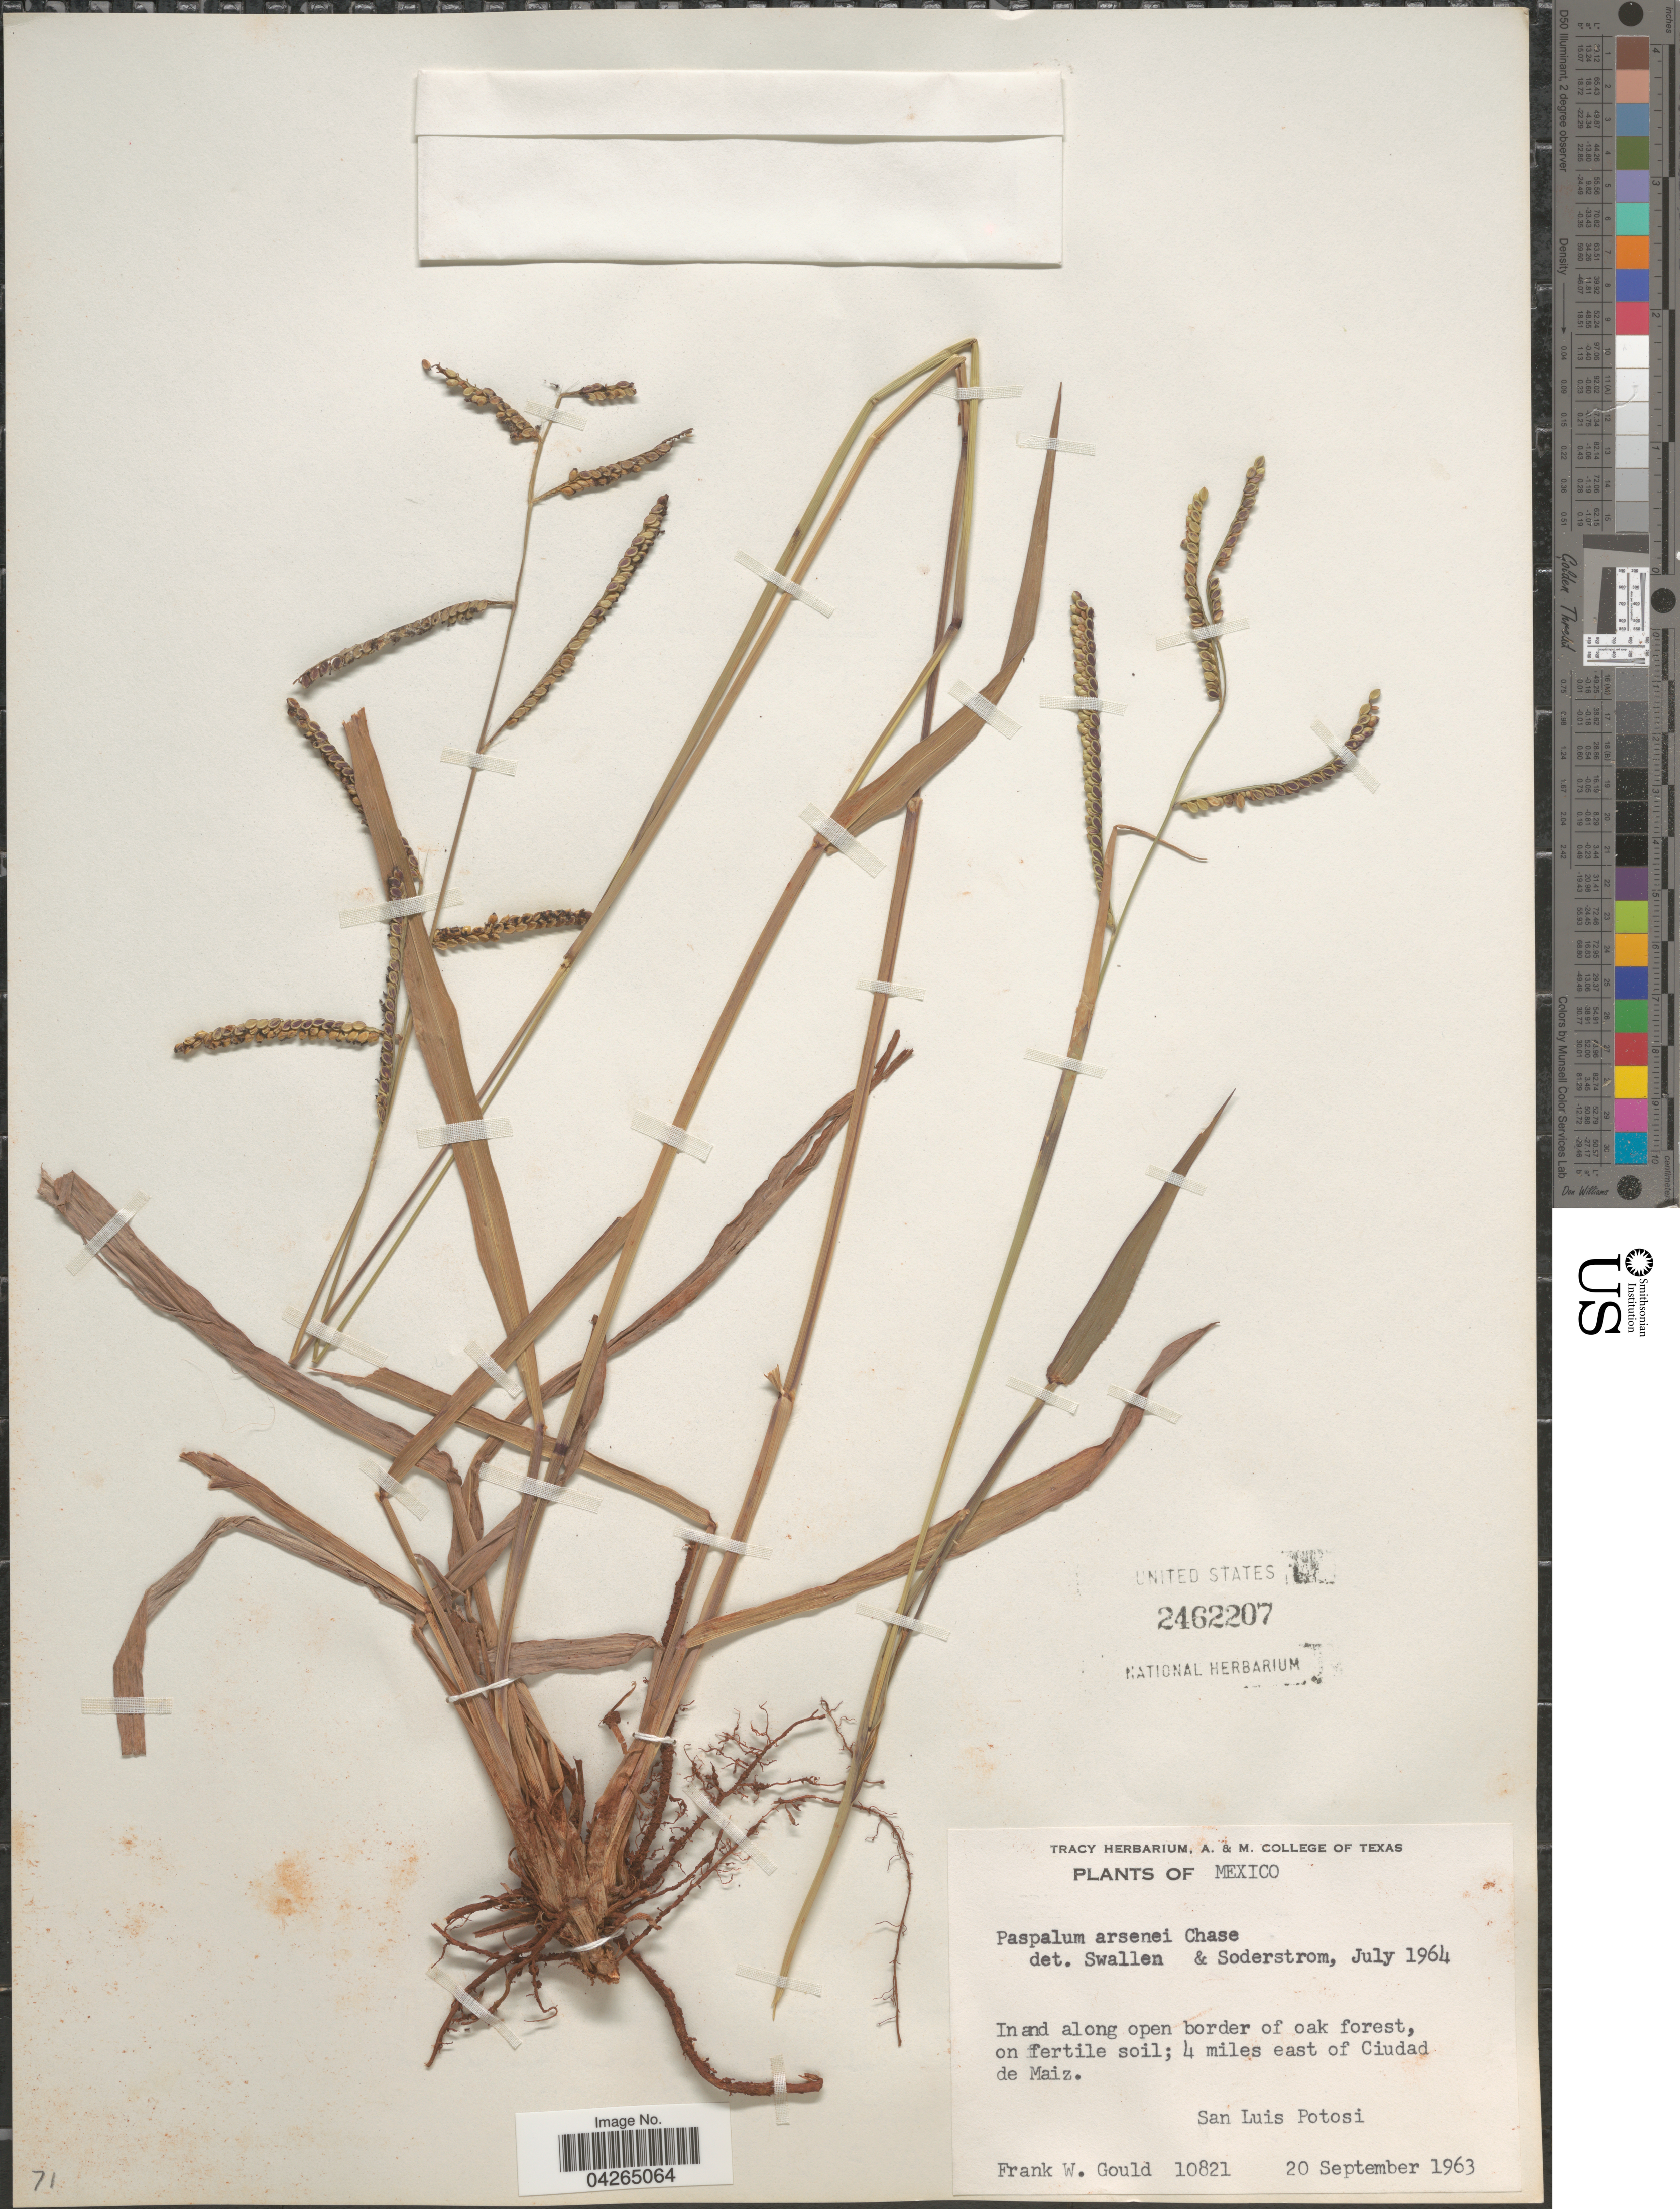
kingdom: Plantae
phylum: Tracheophyta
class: Liliopsida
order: Poales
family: Poaceae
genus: Paspalum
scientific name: Paspalum arsenei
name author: Chase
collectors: F. W. Gould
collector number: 10821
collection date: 1963-09-20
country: Mexico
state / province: San Luis Potosí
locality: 4 miles east of Ciudad de Maiz.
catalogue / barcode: US 2462207